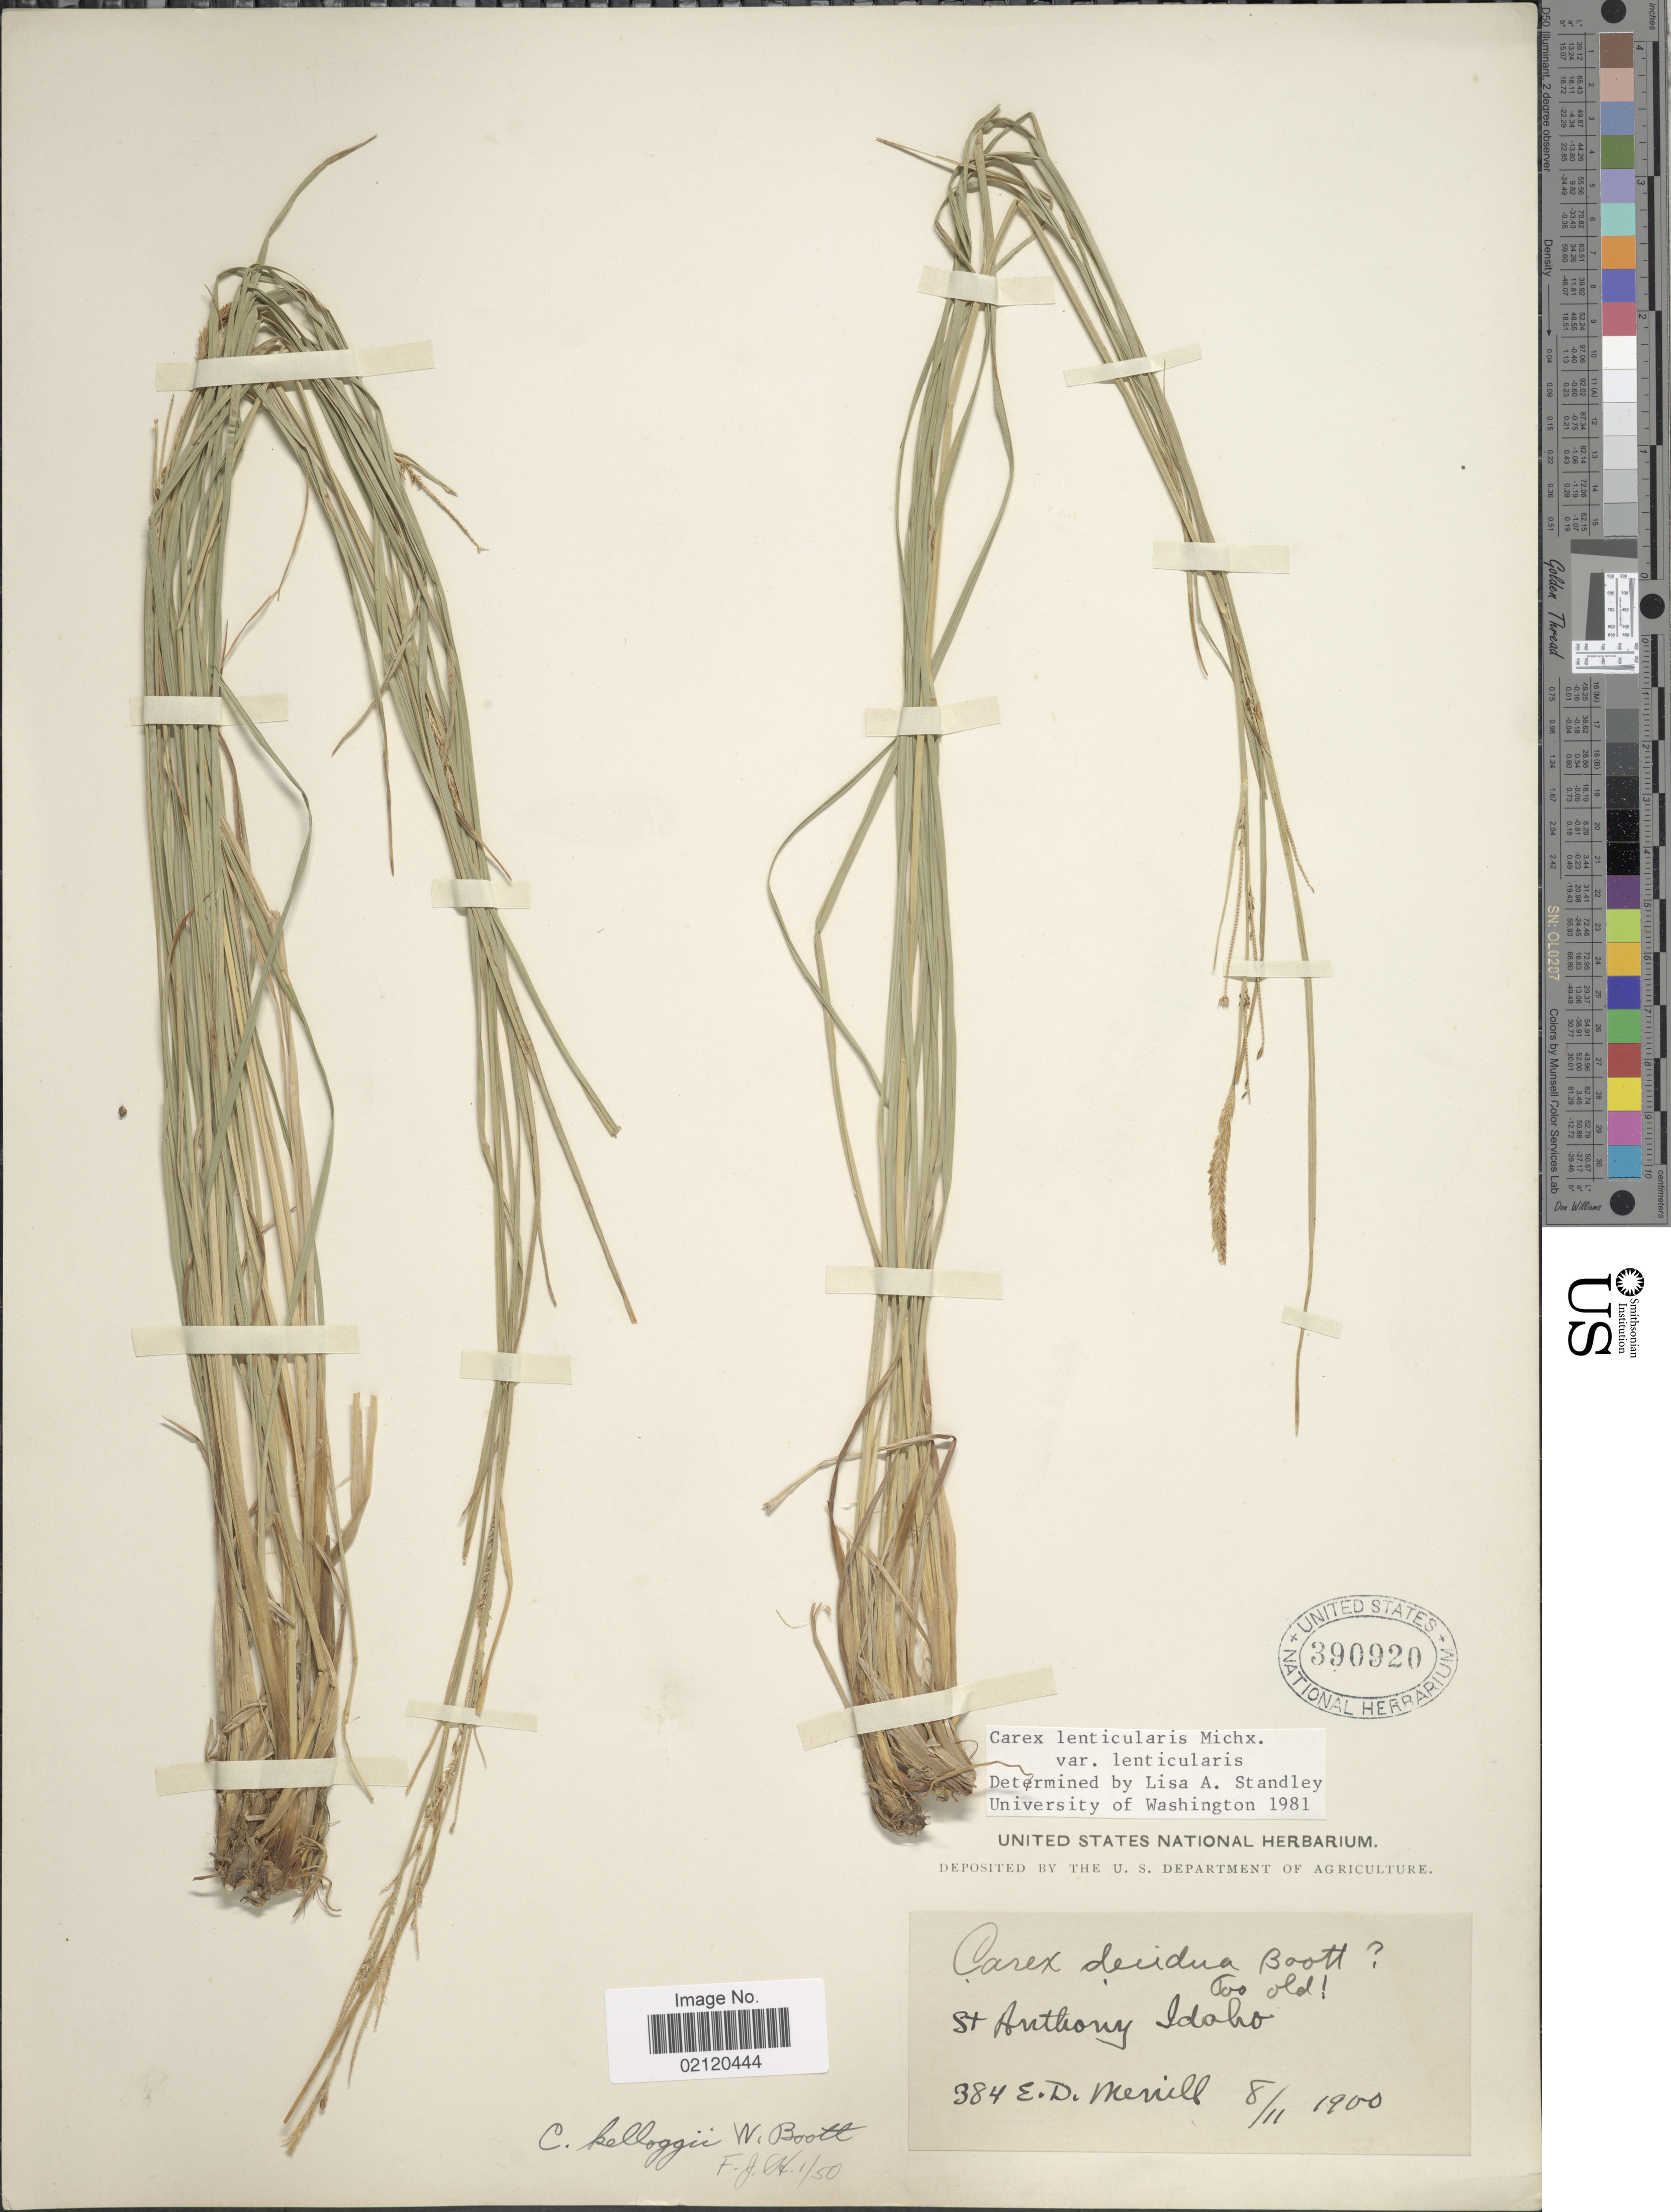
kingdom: Plantae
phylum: Tracheophyta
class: Liliopsida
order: Poales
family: Cyperaceae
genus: Carex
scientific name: Carex lenticularis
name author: Michx.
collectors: E. D. Merrill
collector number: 384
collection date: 1900-08-11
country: United States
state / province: Idaho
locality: St. Anthony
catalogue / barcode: US 390920